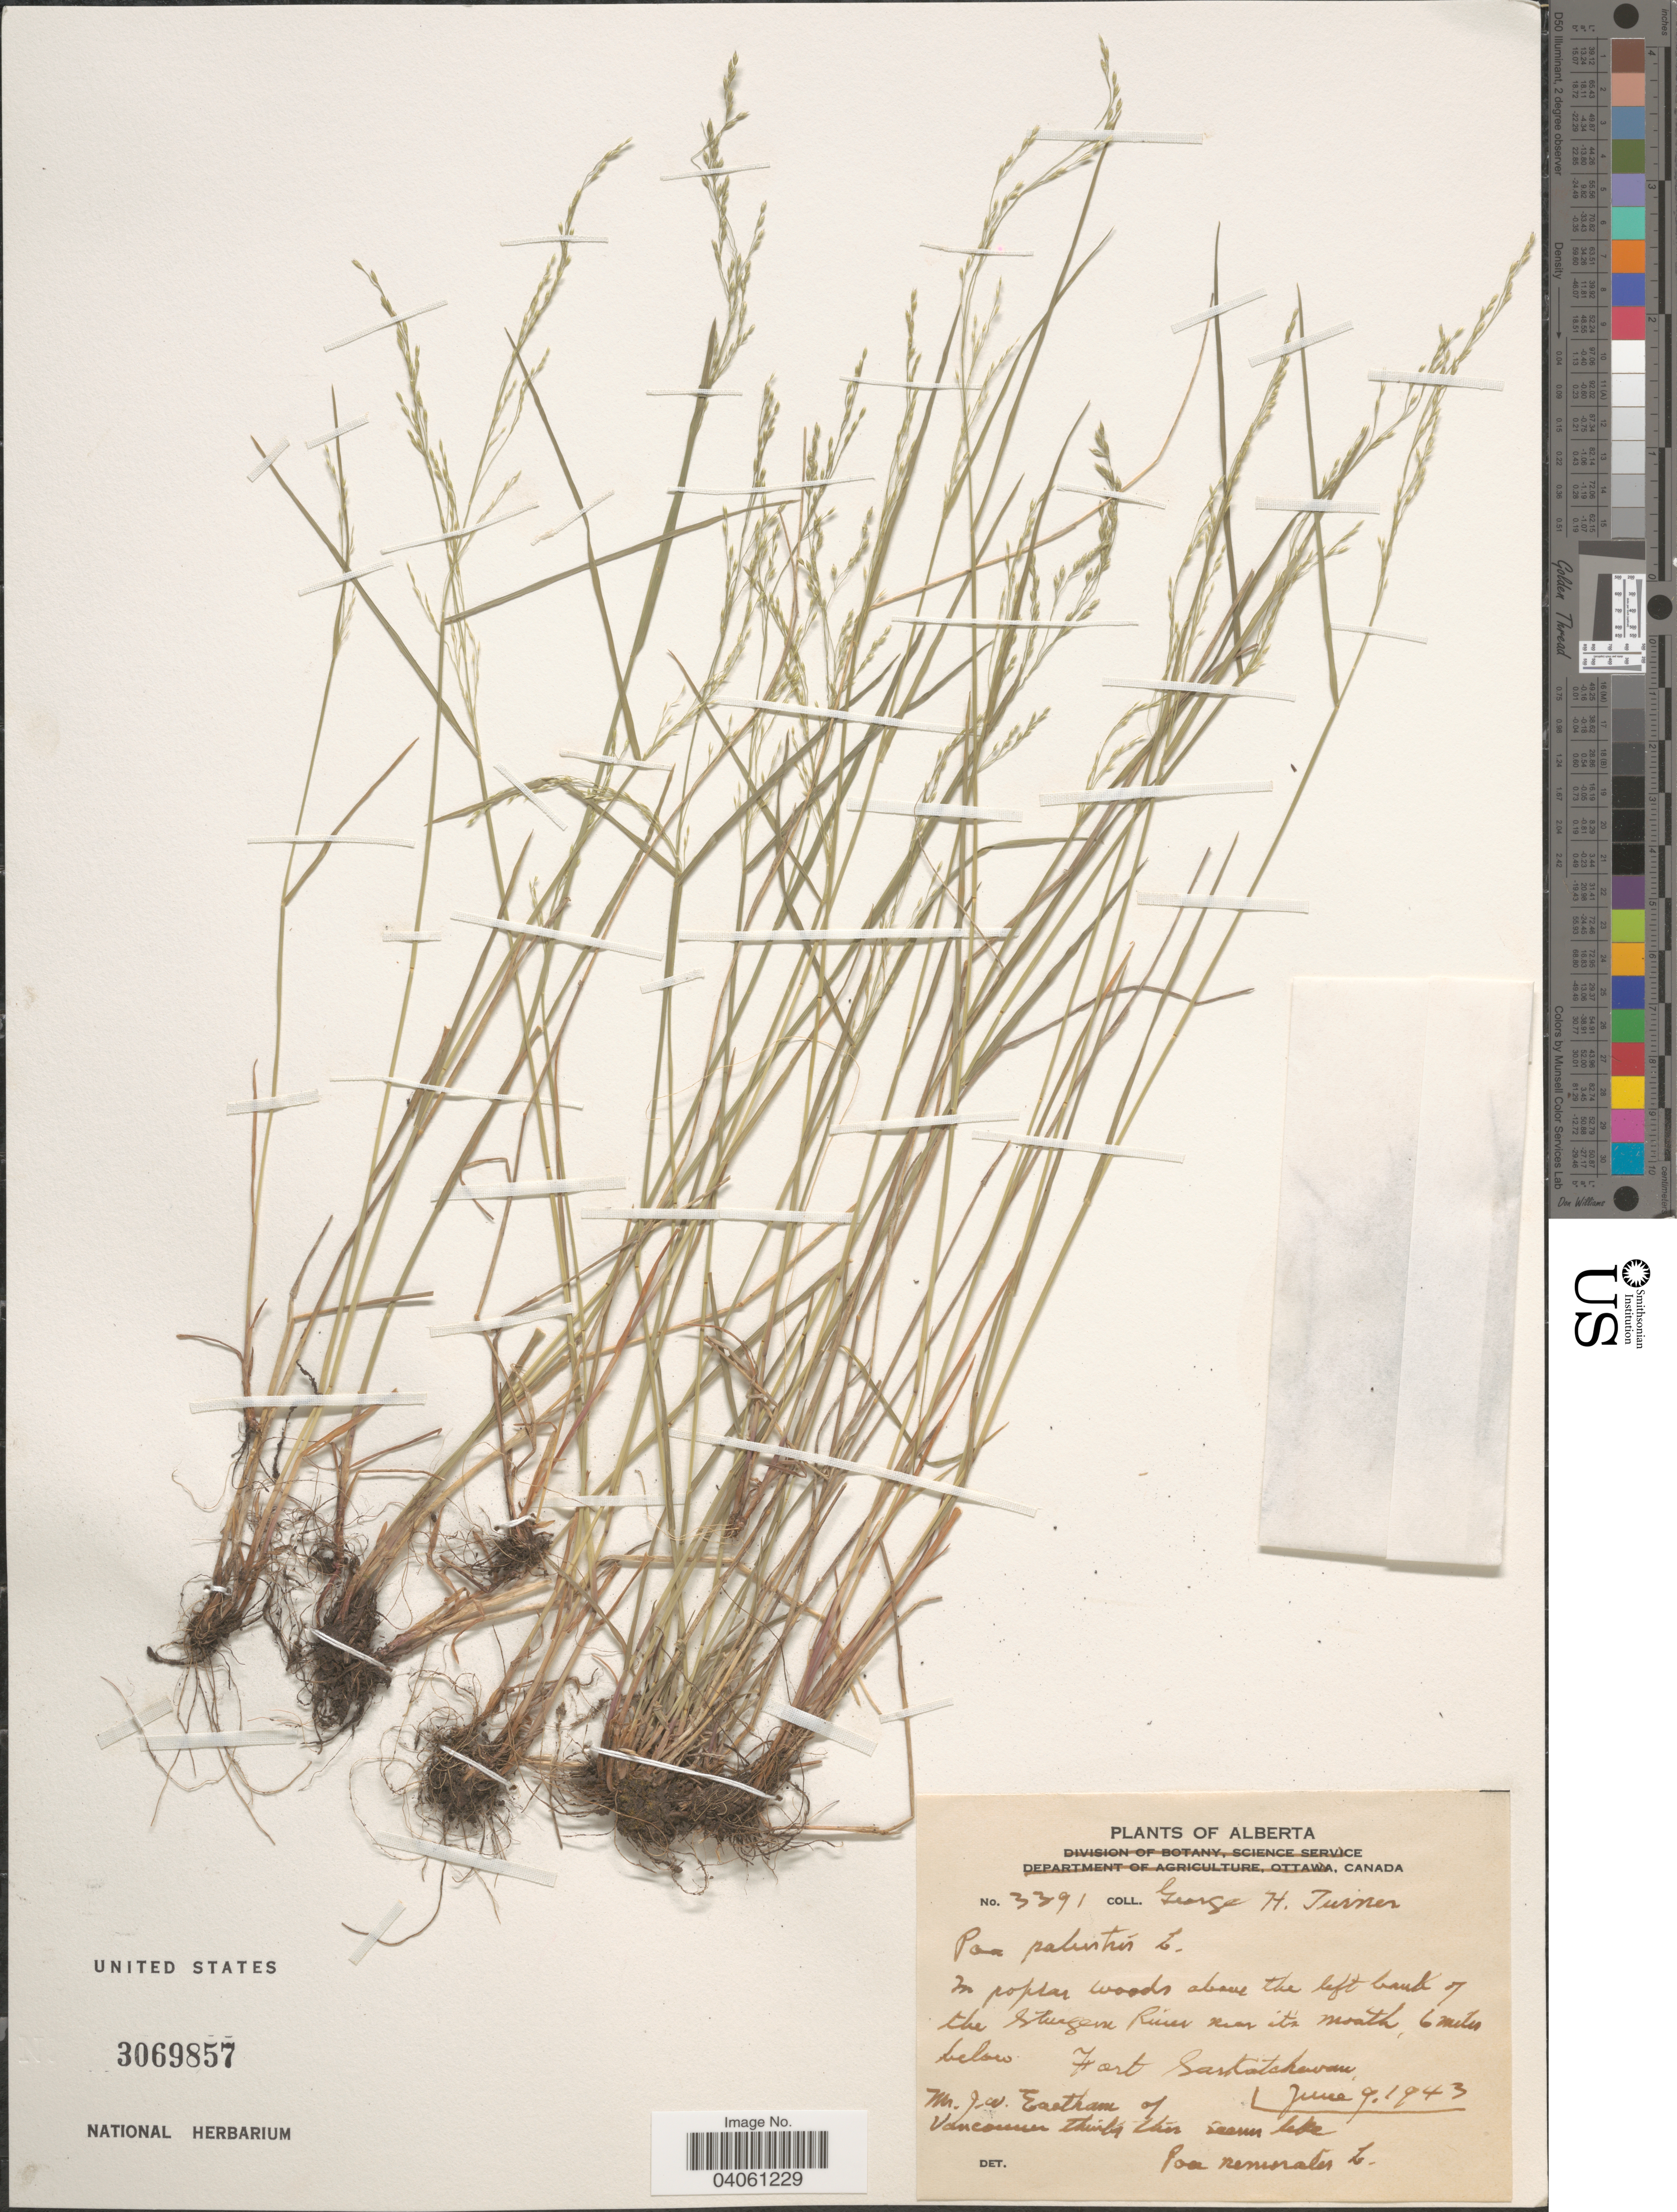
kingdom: Plantae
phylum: Tracheophyta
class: Liliopsida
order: Poales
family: Poaceae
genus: Poa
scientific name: Poa palustris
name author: L.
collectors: G. H. Turner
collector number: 3391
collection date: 1943-06-09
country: Canada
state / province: Alberta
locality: In poplar woods above the left bank of the Sturgeon River near it's mouth 6 miles below Fort Saskatchawan.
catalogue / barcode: US 3069857